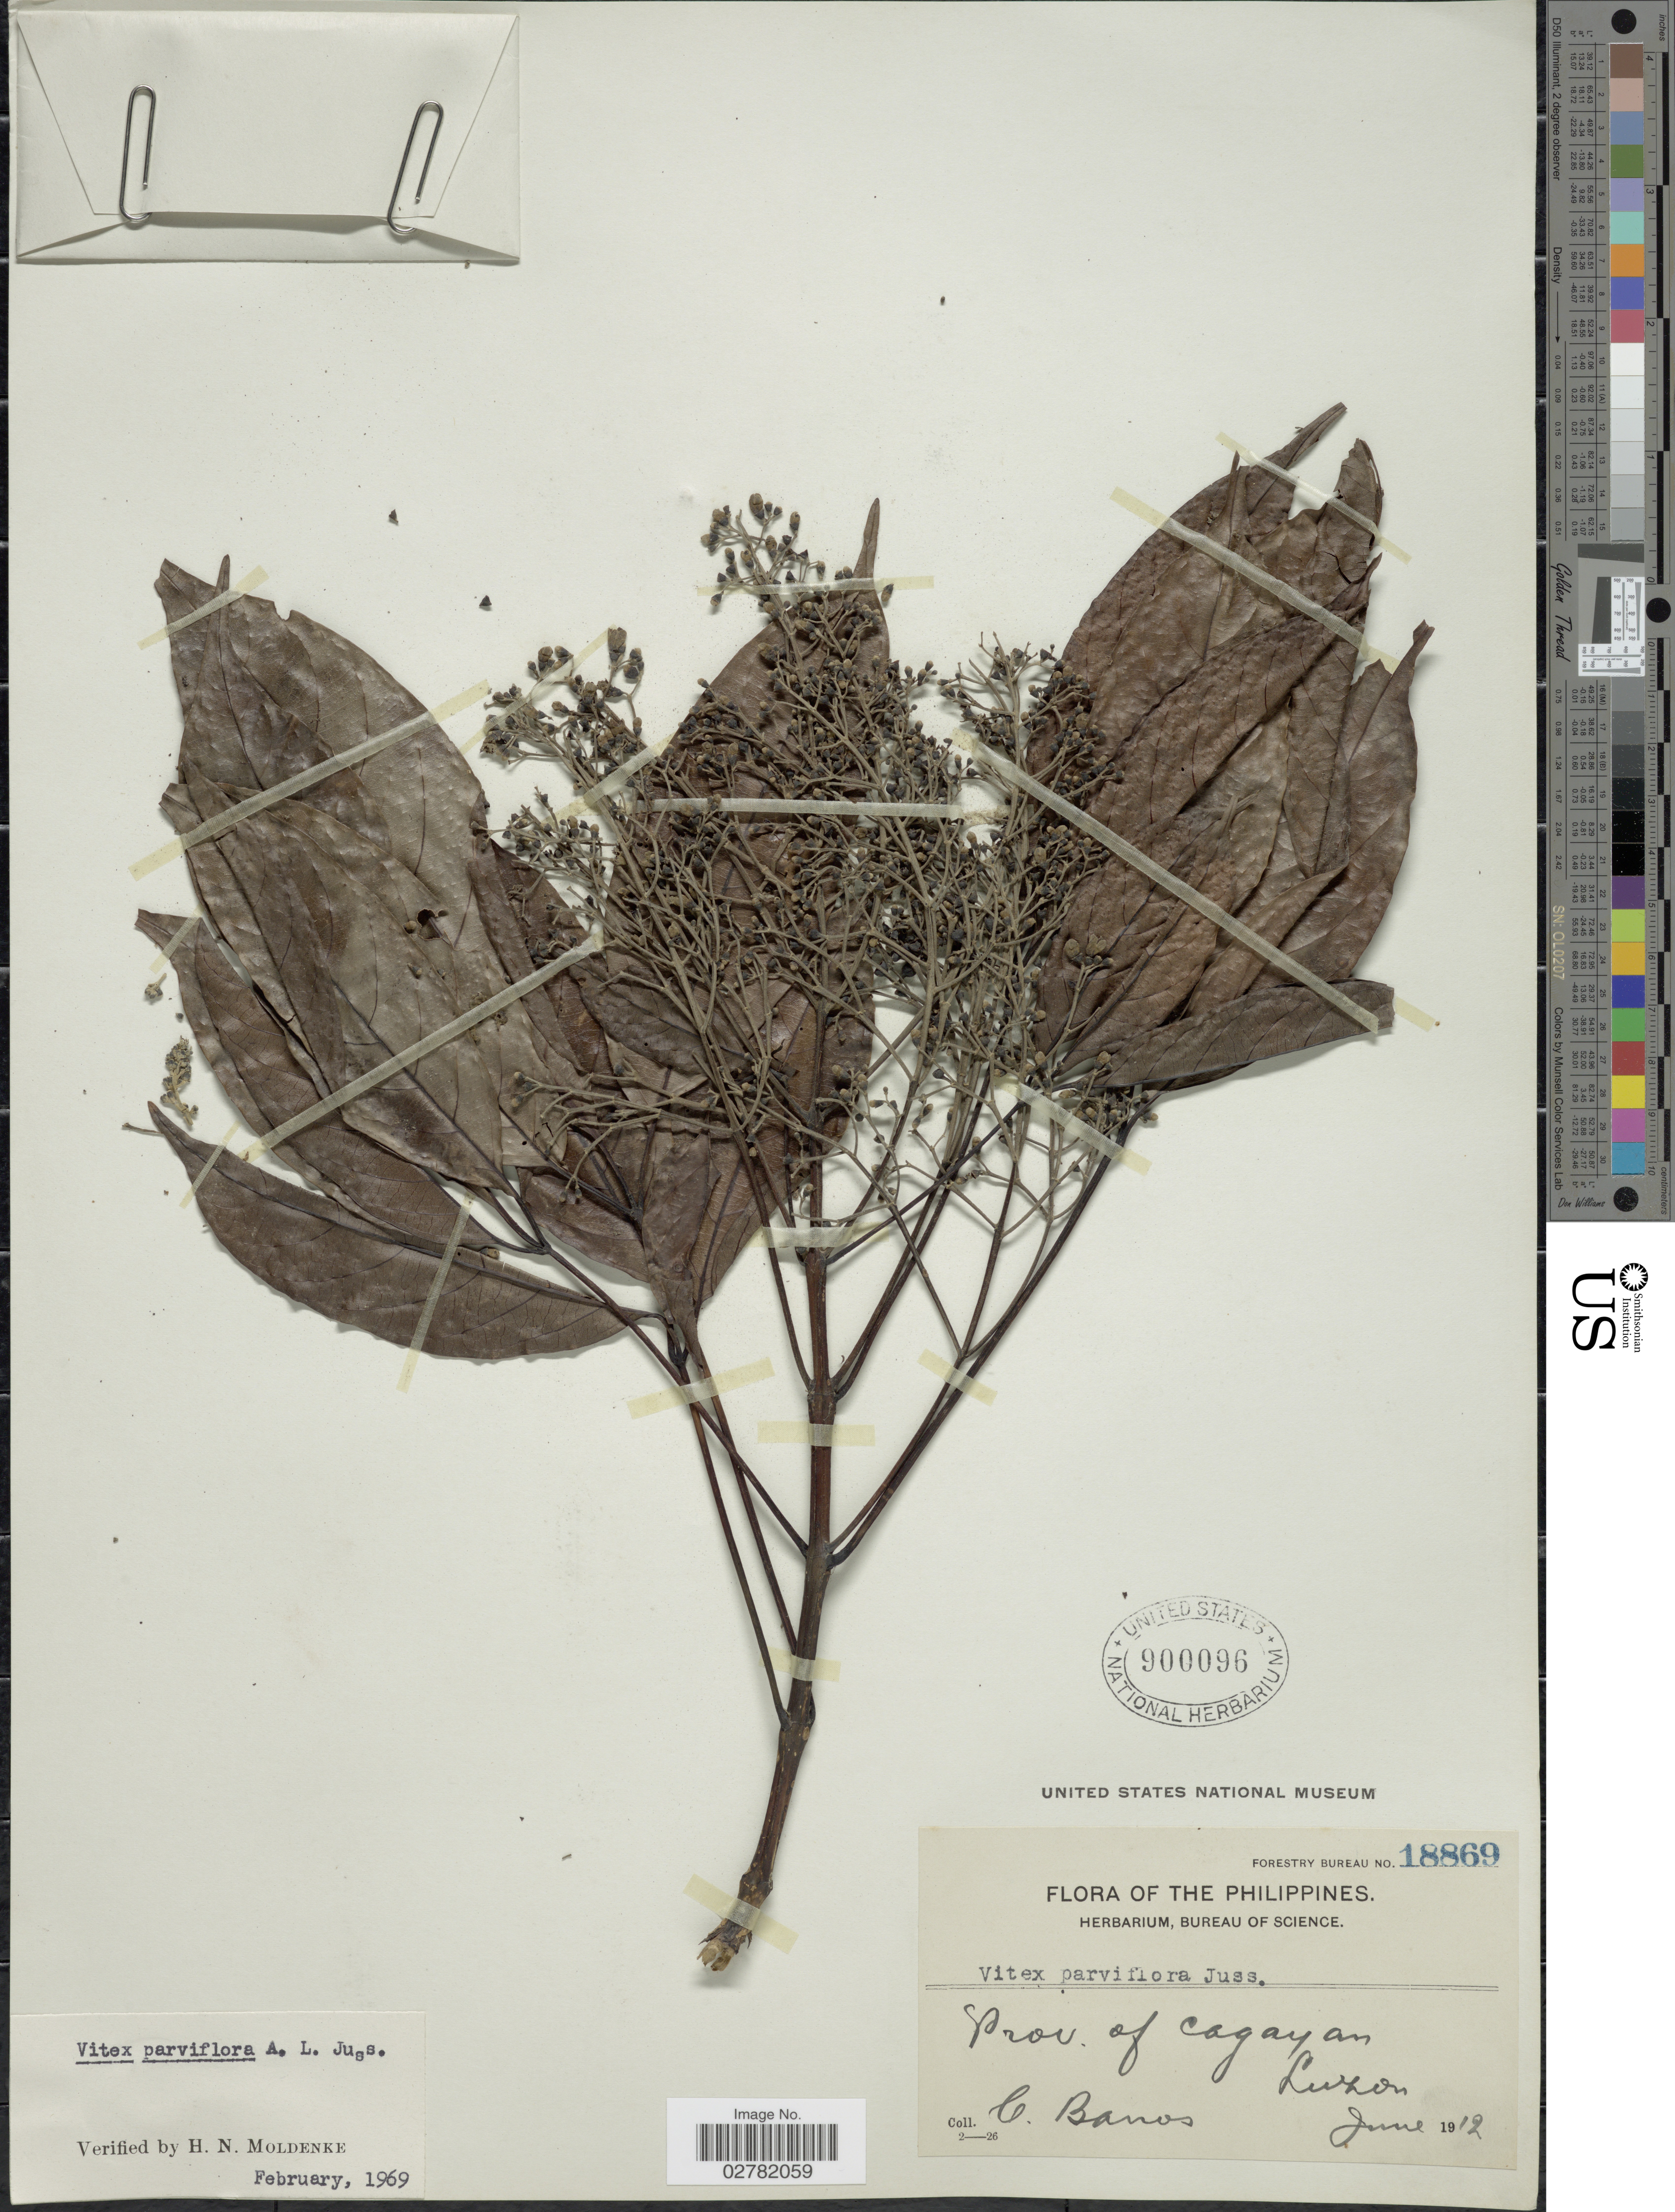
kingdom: Plantae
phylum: Tracheophyta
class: Magnoliopsida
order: Lamiales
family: Lamiaceae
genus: Vitex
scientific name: Vitex parviflora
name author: Juss.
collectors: C. Banos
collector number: Forestry Bureau 18869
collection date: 1912-06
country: Philippines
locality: Prov. of Cagayan, Luzon.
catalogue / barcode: US 900096